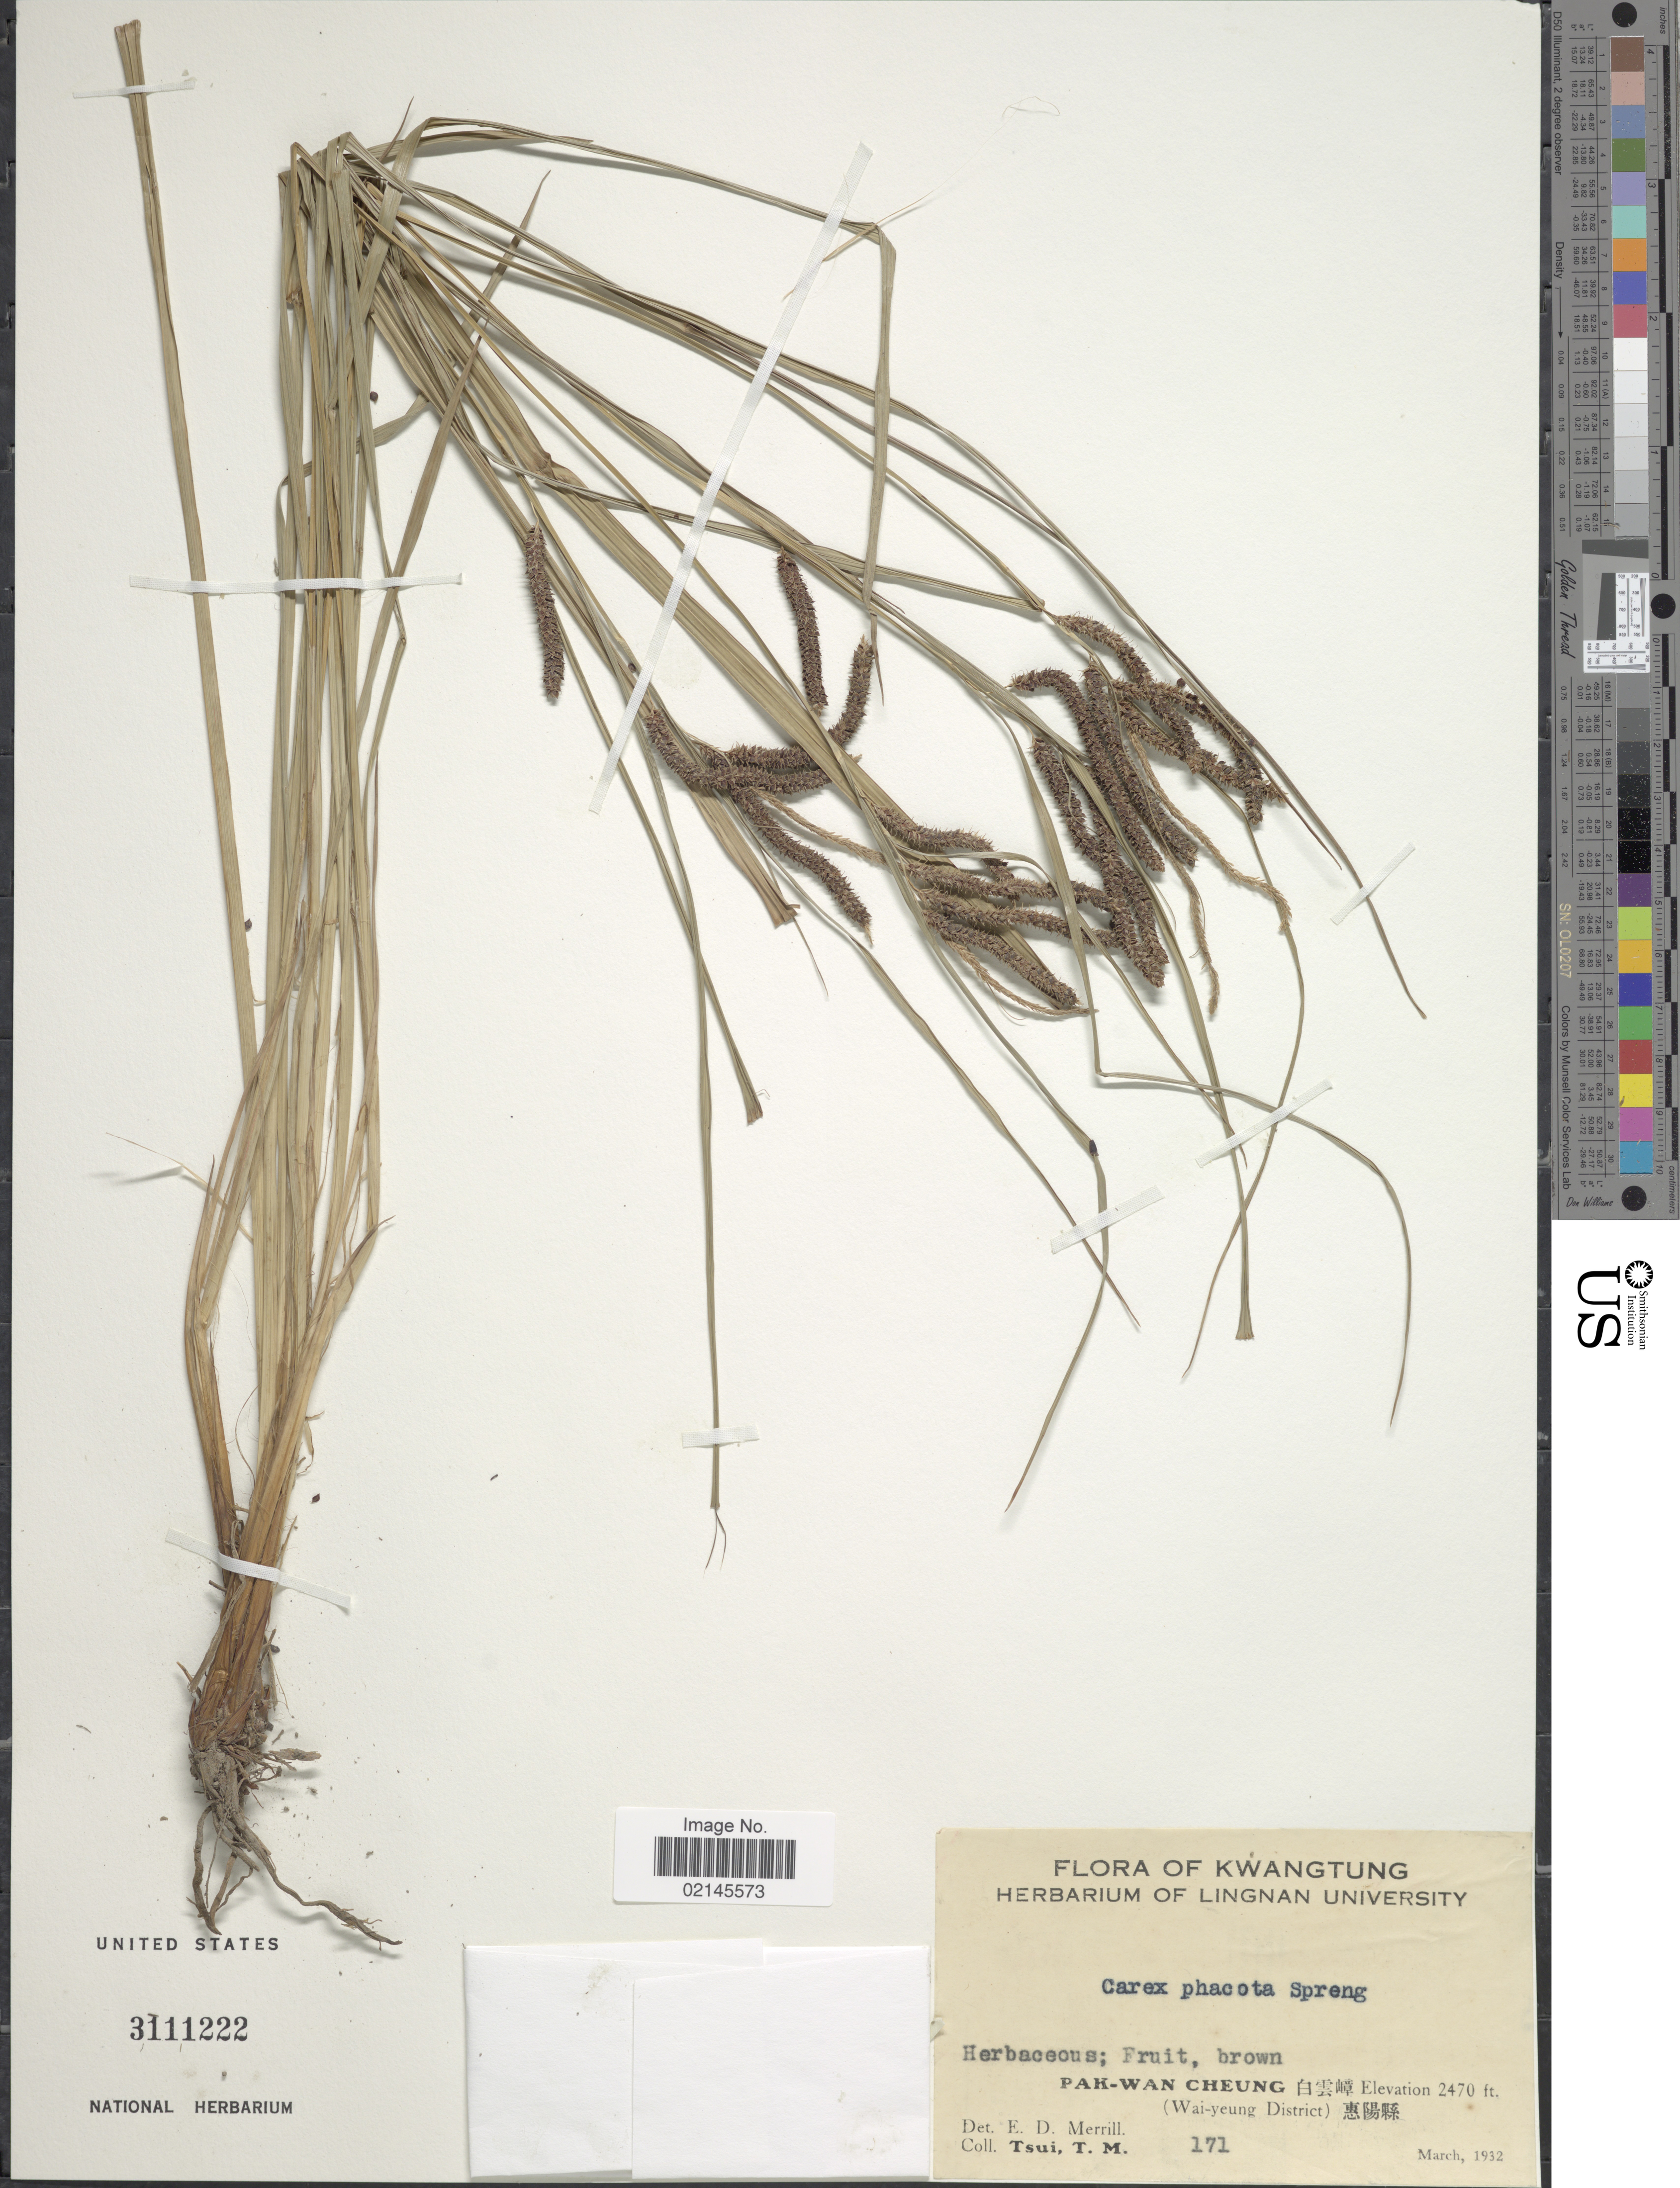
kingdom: Plantae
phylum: Tracheophyta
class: Liliopsida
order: Poales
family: Cyperaceae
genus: Carex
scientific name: Carex phacota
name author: Spreng.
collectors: T. Tsui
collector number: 171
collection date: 1932-03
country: China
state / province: Guangdong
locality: Kwangtung, Pak-Wan Cheung, Wai-yeung District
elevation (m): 753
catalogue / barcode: US 3111222